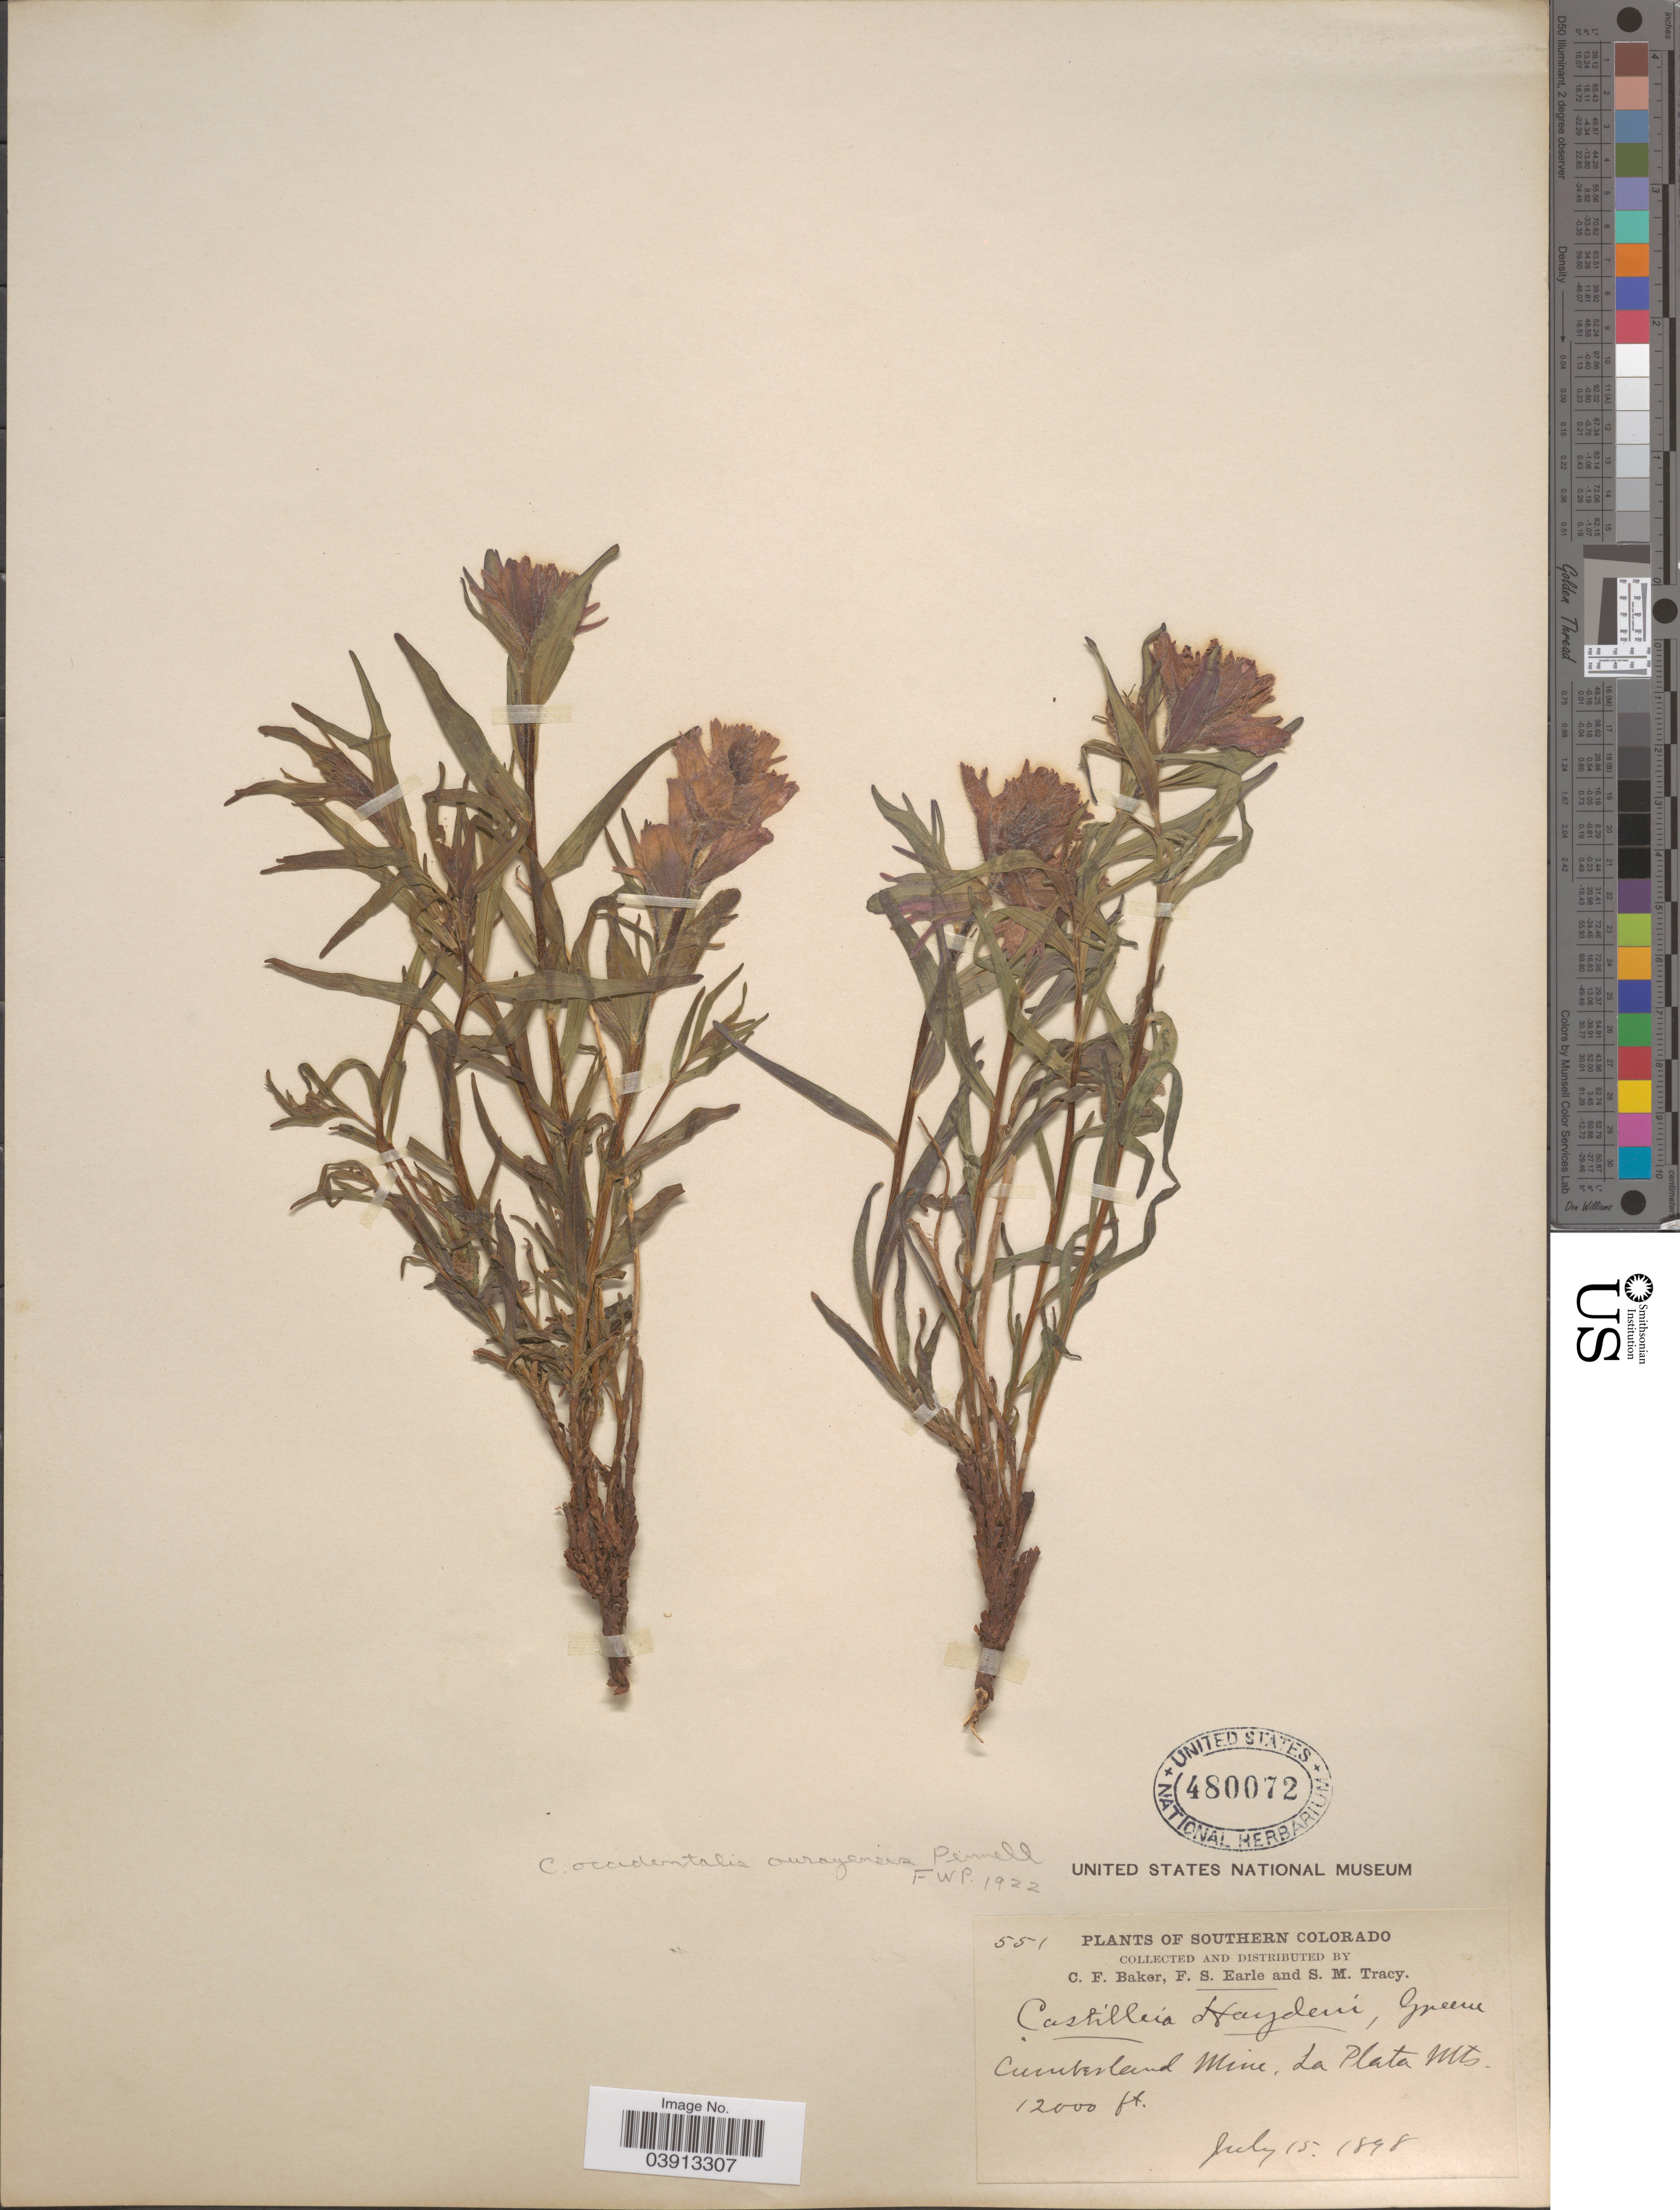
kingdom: Plantae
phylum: Tracheophyta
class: Magnoliopsida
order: Lamiales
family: Orobanchaceae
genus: Castilleja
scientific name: Castilleja occidentalis var. ourayensis Pennell comb. nov. ined.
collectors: C. F. Baker, F. S. Earle & S. M. Tracy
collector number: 551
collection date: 1898-07-15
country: United States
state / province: Colorado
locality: Southern Colorado. Cumberland Mine, La Plata Mts.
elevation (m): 3658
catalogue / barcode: US 480072